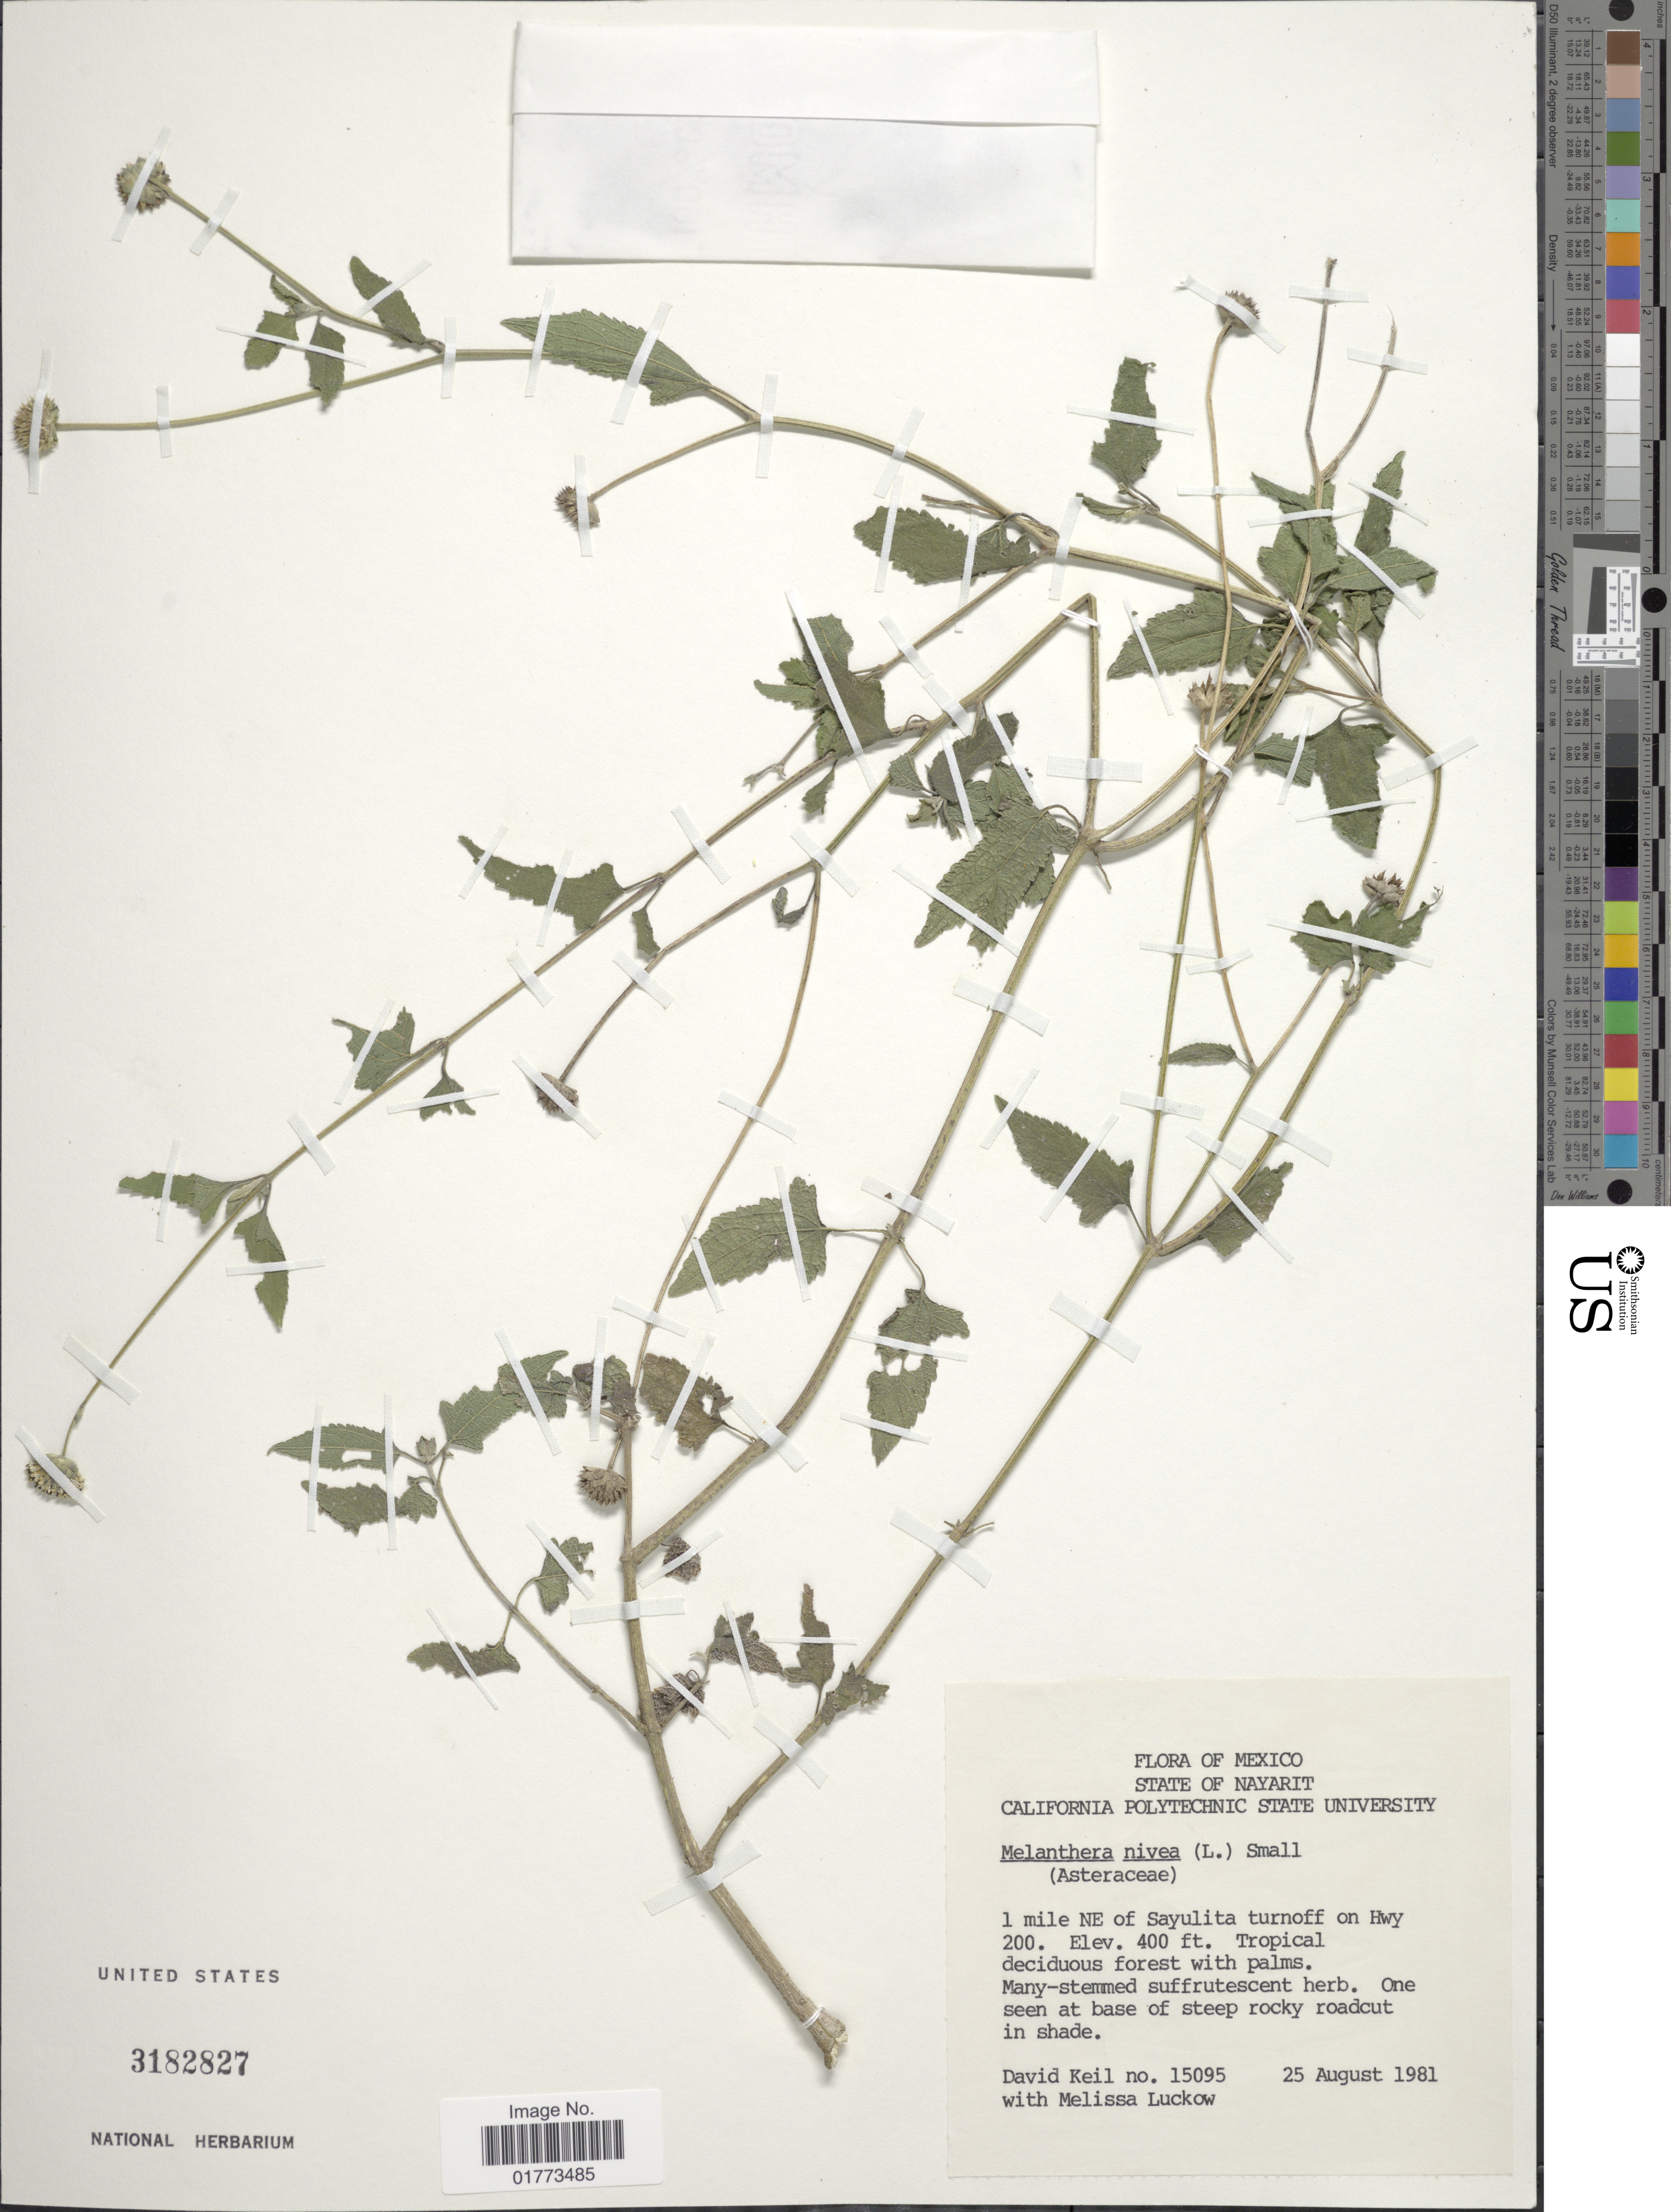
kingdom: Plantae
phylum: Tracheophyta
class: Magnoliopsida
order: Asterales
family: Asteraceae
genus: Melanthera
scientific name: Melanthera nivea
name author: (L.) Small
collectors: D. J. Keil & M. A. Luckow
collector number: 15095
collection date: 1981-08-25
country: Mexico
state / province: Nayarit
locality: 1 mile NE of Sayulita turnoff on Hwy 200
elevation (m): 122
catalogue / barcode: US 3182827